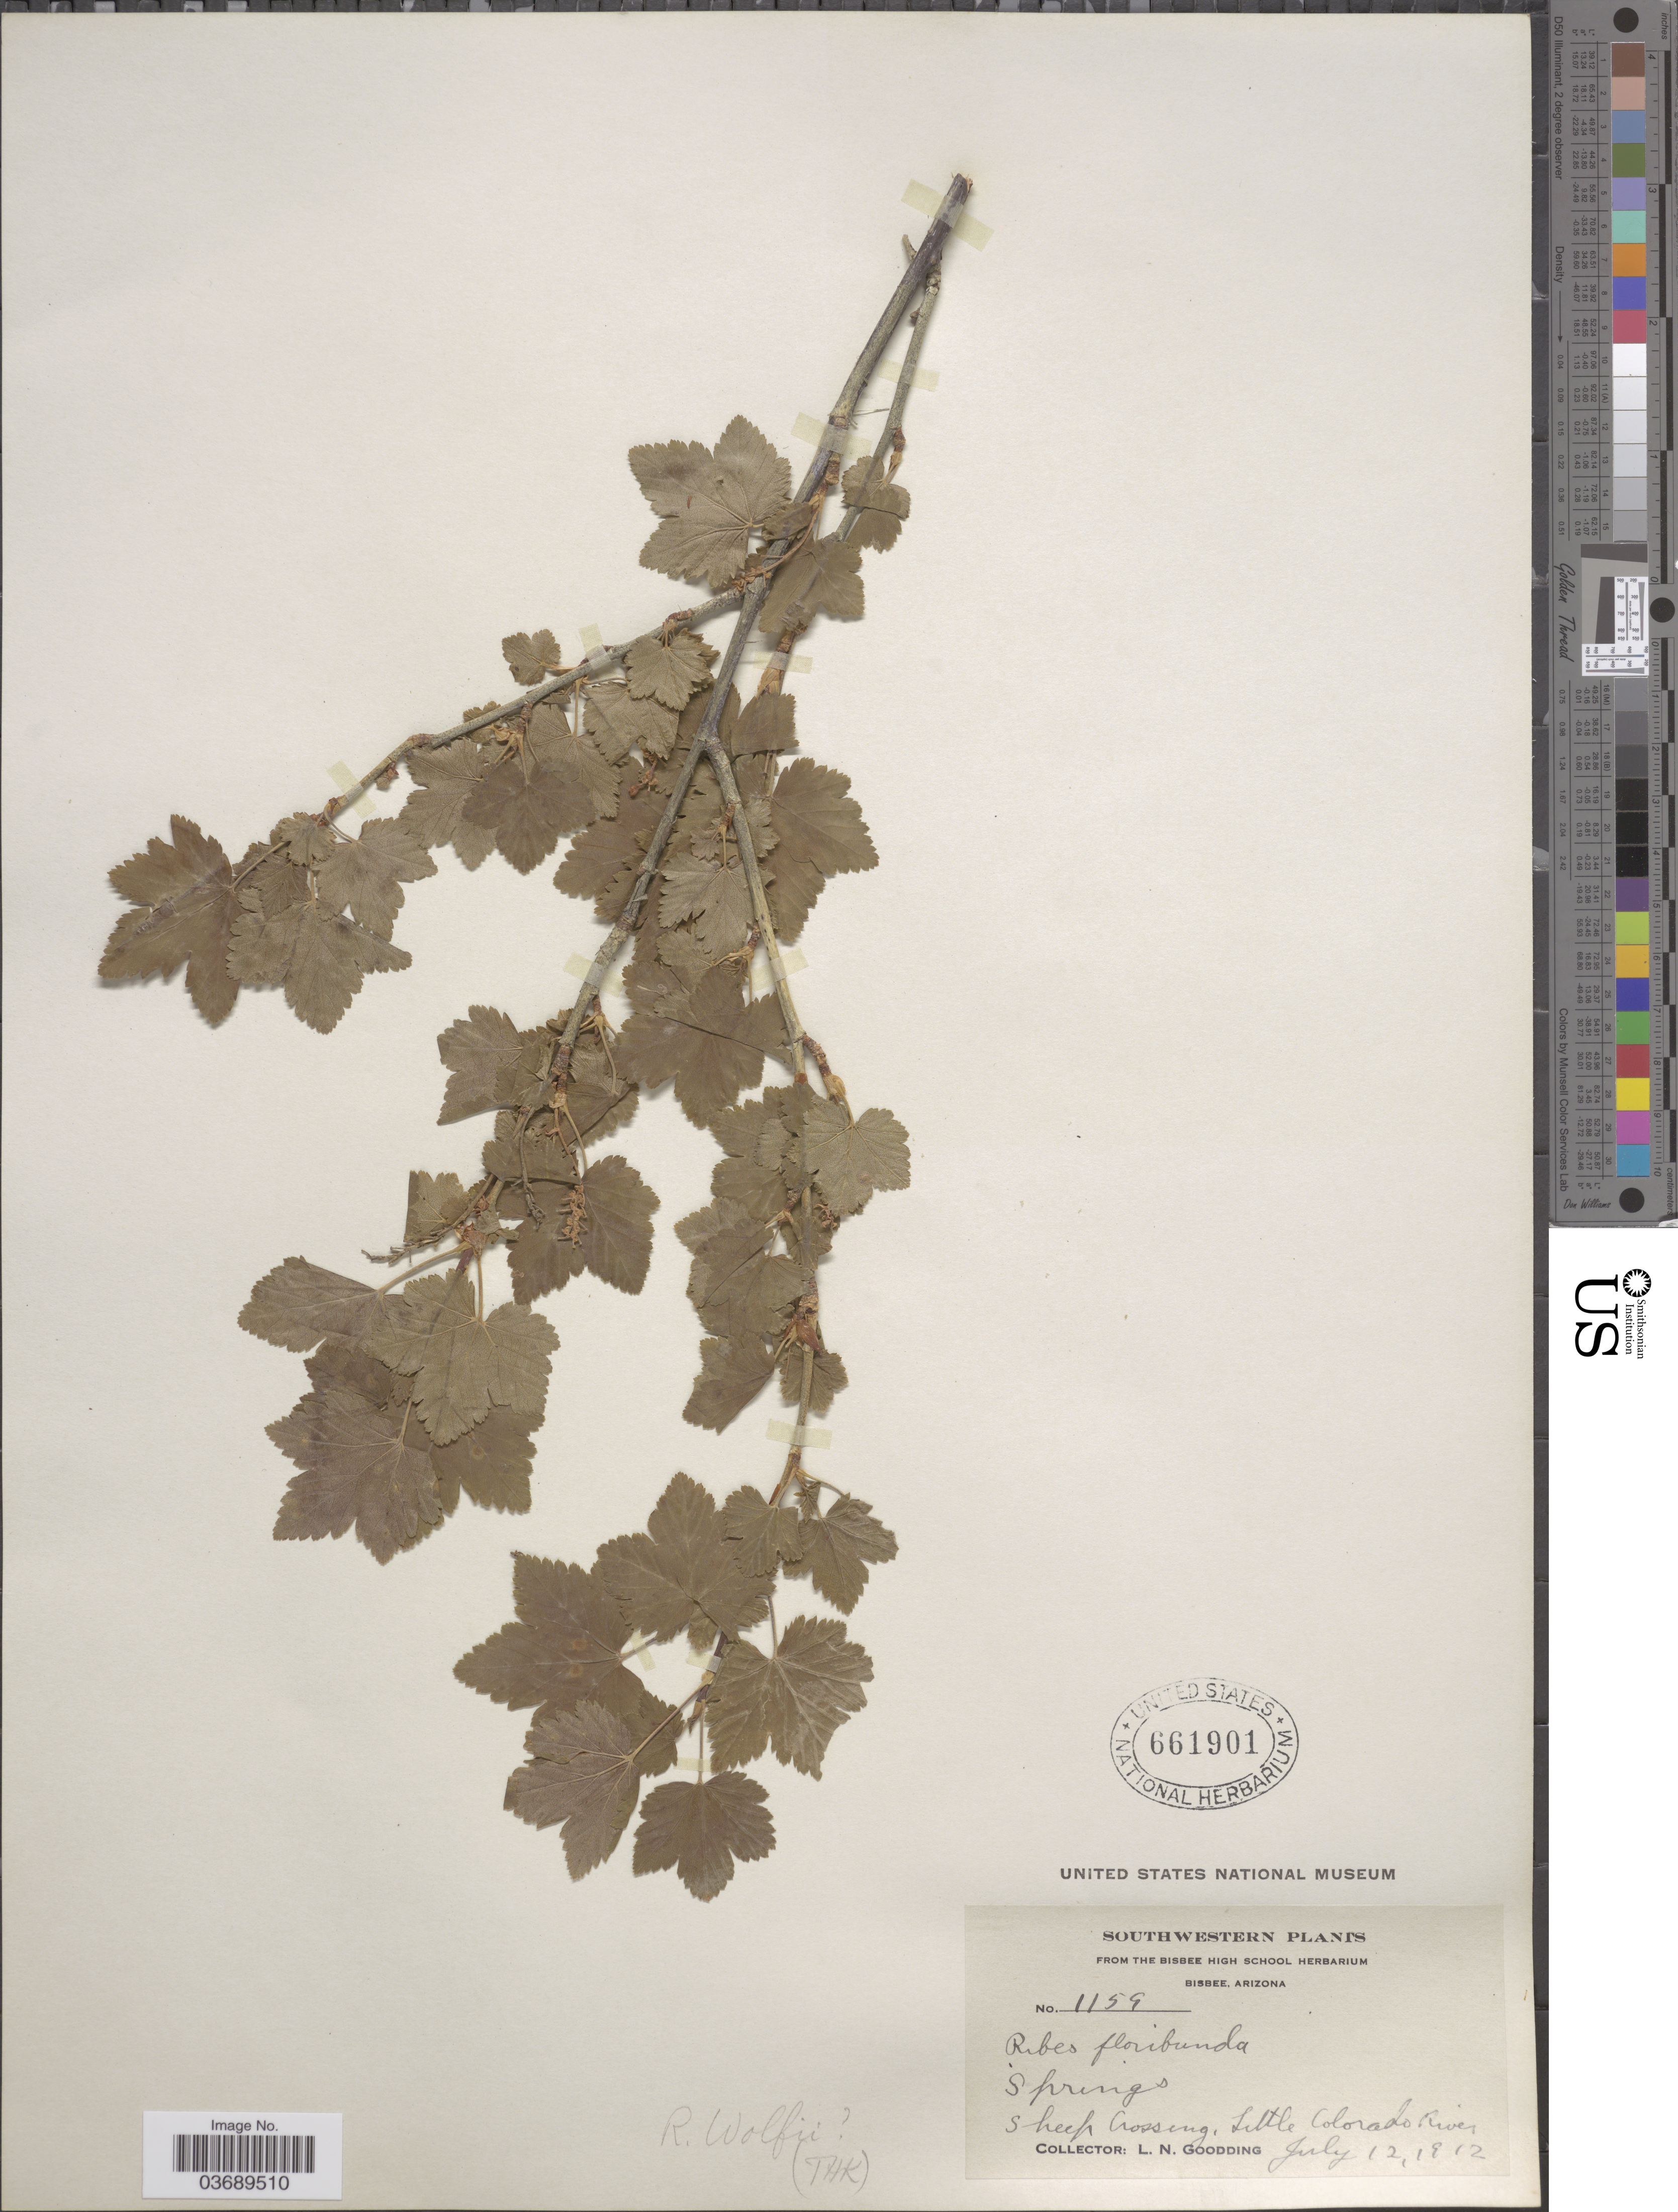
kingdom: Plantae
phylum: Tracheophyta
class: Magnoliopsida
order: Saxifragales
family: Grossulariaceae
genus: Ribes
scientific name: Ribes wolfii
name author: Rothr.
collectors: L. N. Goodding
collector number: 1159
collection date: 1912-07-12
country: United States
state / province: Arizona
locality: Springs. Sheep Crossing, Little Colorado River.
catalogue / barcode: US 661901